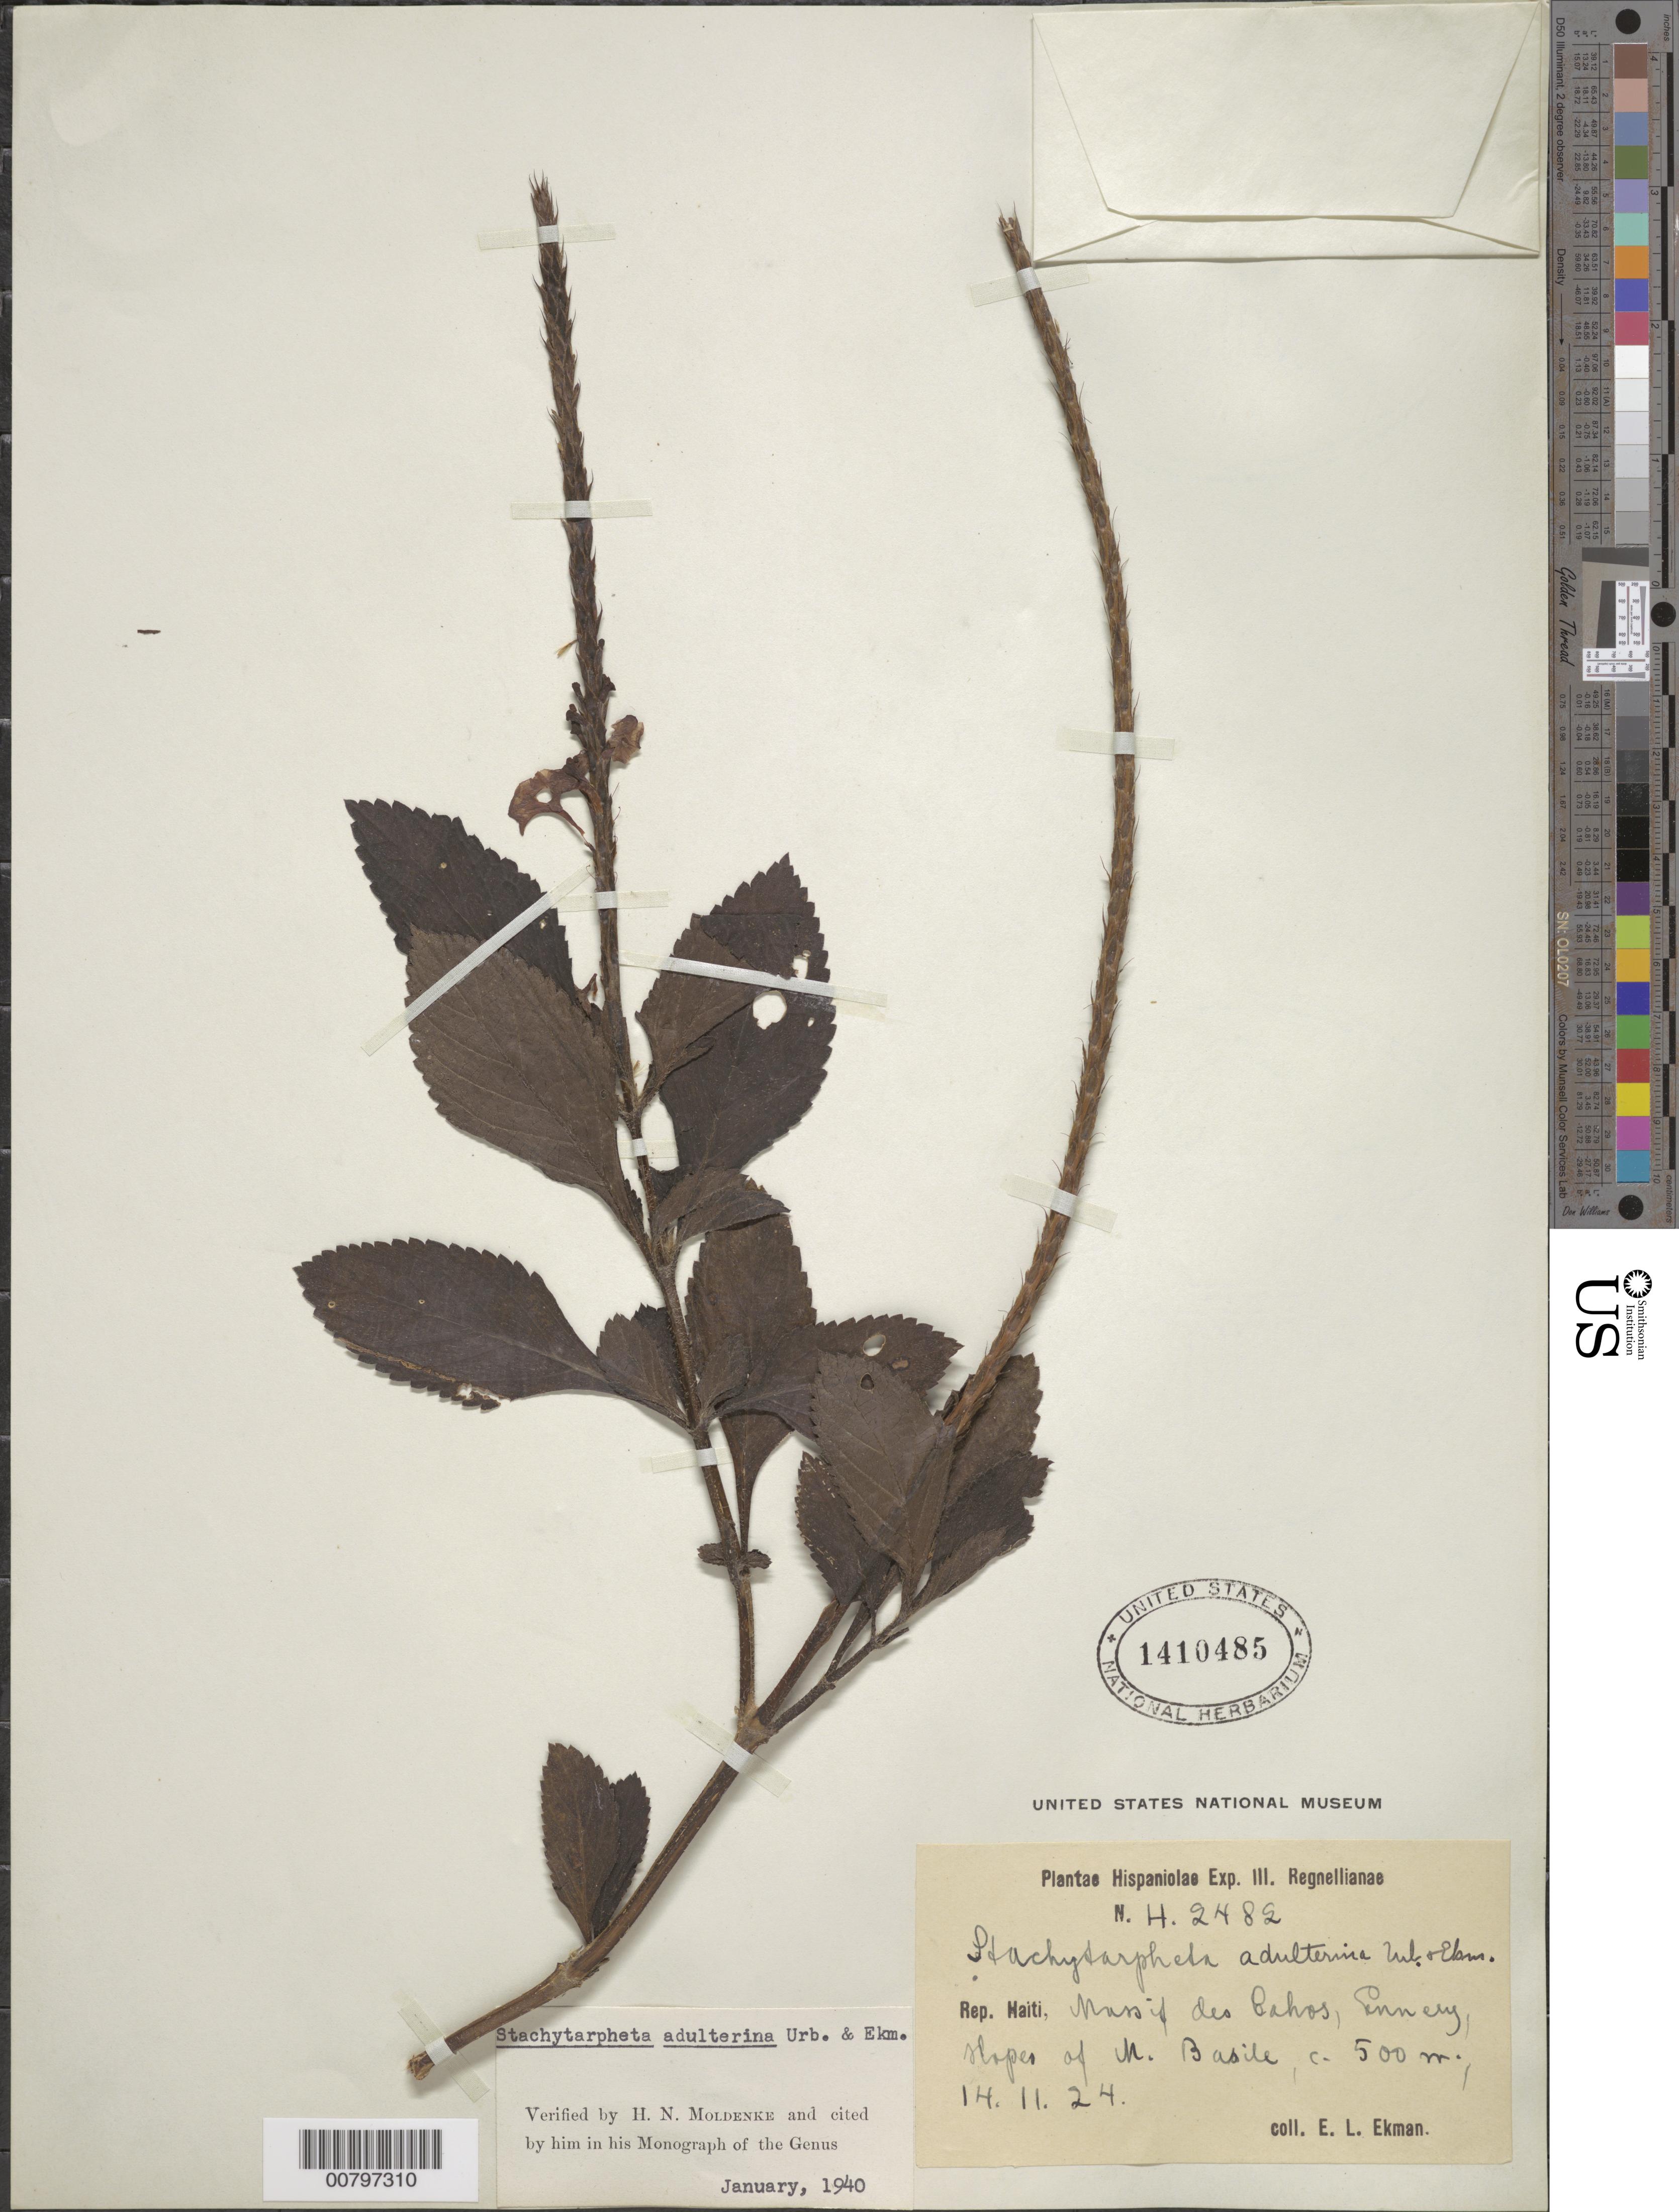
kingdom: Plantae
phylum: Tracheophyta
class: Magnoliopsida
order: Lamiales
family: Verbenaceae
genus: Stachytarpheta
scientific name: Stachytarpheta x adulterina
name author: Urb. & Ekman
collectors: E. L. Ekman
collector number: H 2482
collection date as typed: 14 Nov 1924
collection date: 1924-11-14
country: Haiti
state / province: Artibonite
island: Hispaniola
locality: Massif des Cahos, slopes of M. Basile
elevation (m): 500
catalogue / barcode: US 1410485